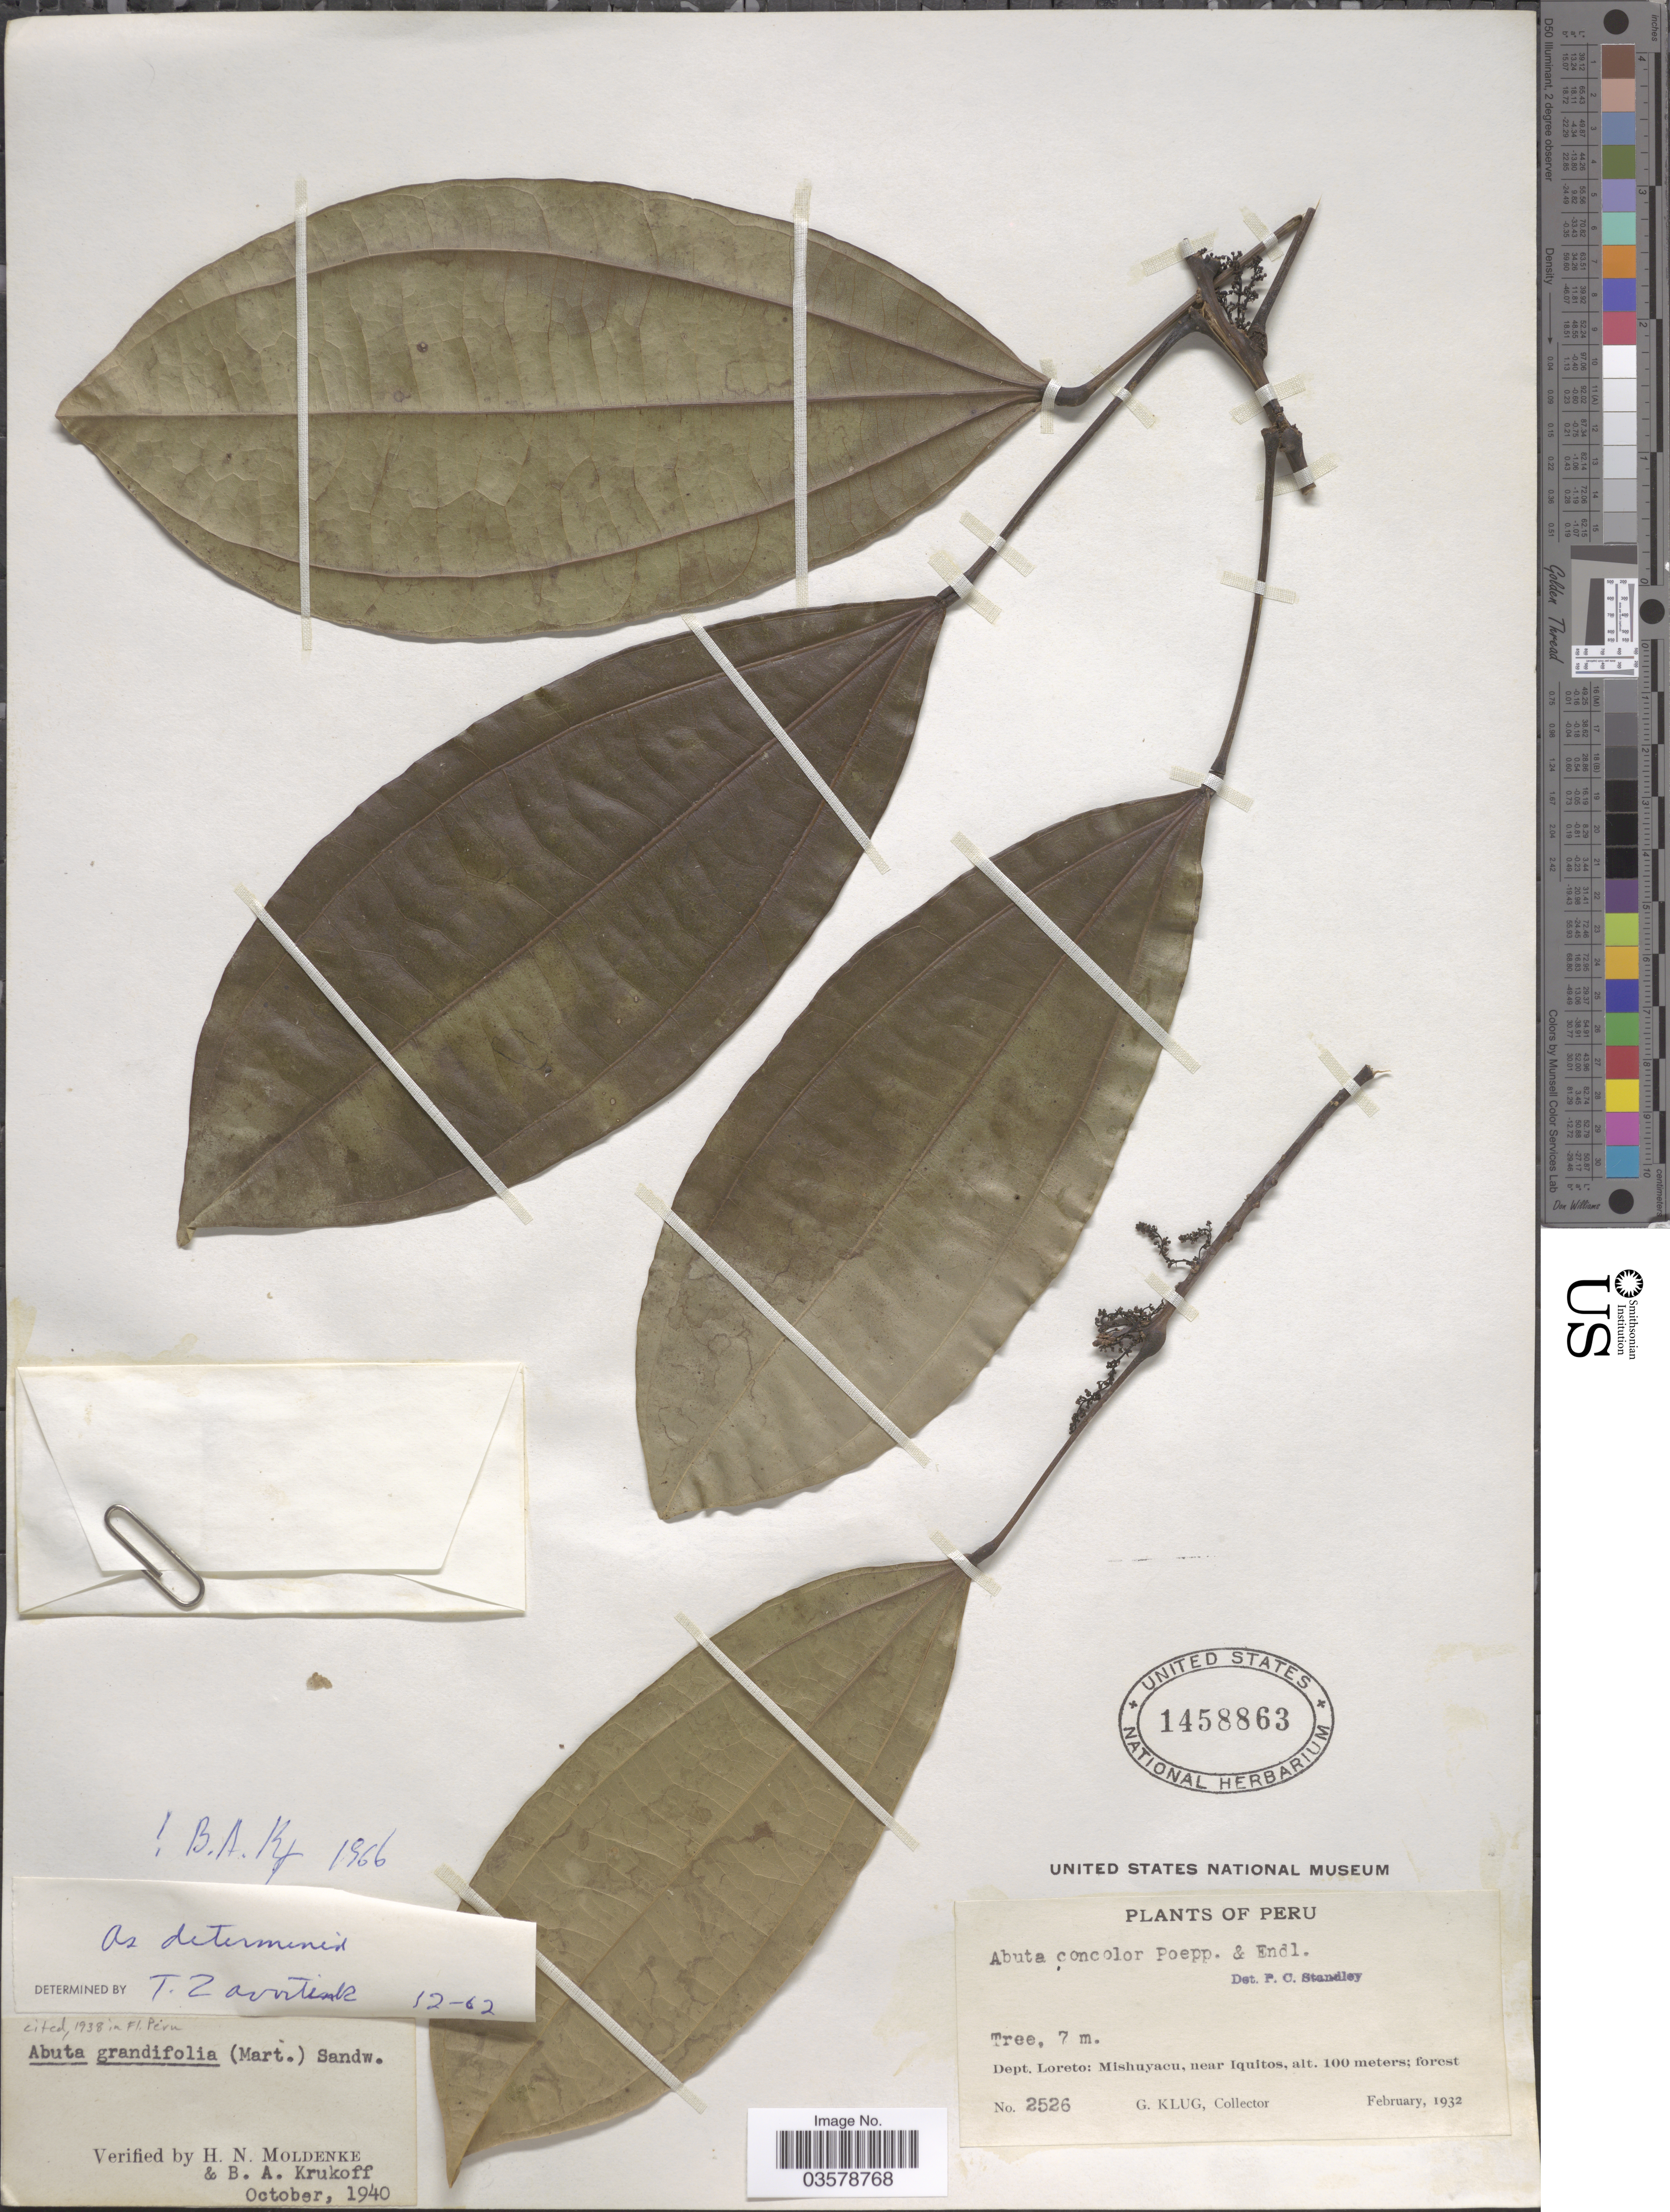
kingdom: Plantae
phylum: Tracheophyta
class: Magnoliopsida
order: Ranunculales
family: Menispermaceae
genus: Abuta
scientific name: Abuta grandifolia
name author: (Mart.) Sandwith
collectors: G. Klug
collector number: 2526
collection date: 1932-02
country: Peru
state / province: Loreto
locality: Dept. Loreto: Mishuyacu, near Iquitos.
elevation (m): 100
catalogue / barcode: US 1458863